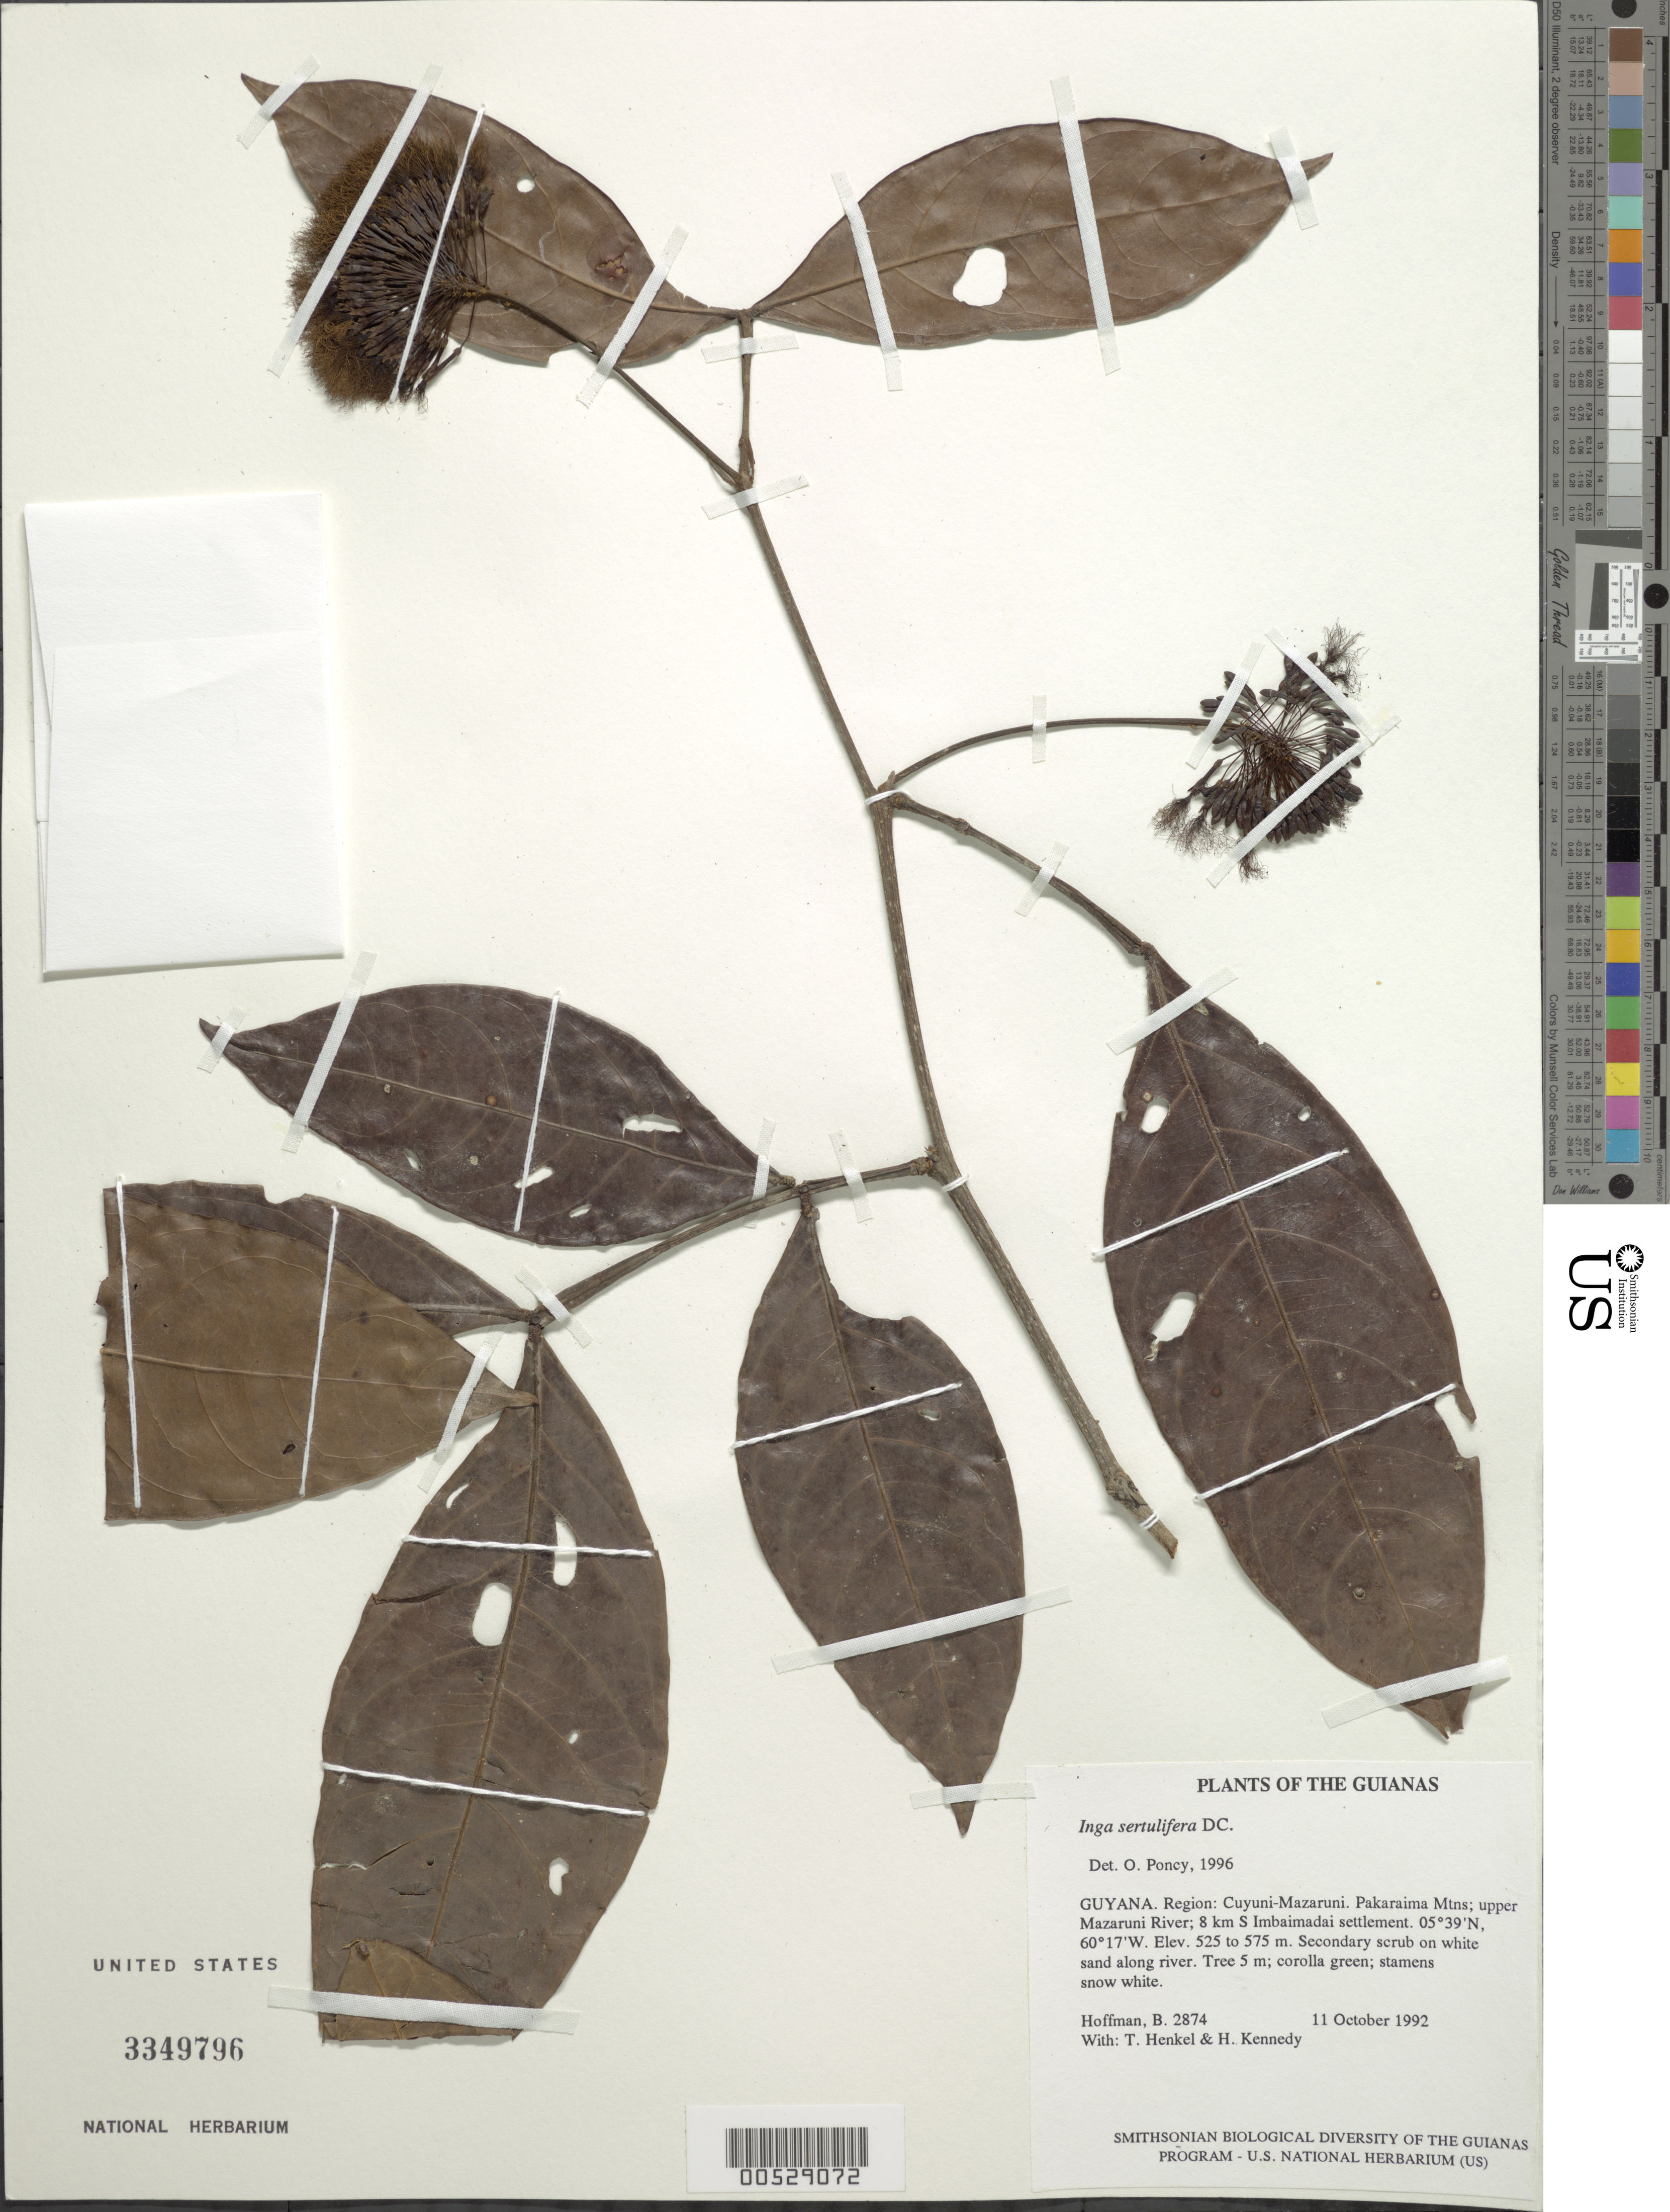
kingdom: Plantae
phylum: Tracheophyta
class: Magnoliopsida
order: Fabales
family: Fabaceae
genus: Inga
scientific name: Inga sertulifera subsp. sertulifera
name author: DC.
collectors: B. Hoffman, T. Henkel & H. Kennedy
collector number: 2874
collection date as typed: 11 October 1992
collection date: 1992-10-11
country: Guyana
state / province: Cuyuni-Mazaruni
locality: Pakaraima Mountains; upper Mazaruni River; 8 km S of Imbaimadai settlement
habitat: Secondary scrub on white sand along river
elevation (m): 525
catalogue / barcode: US 3349796